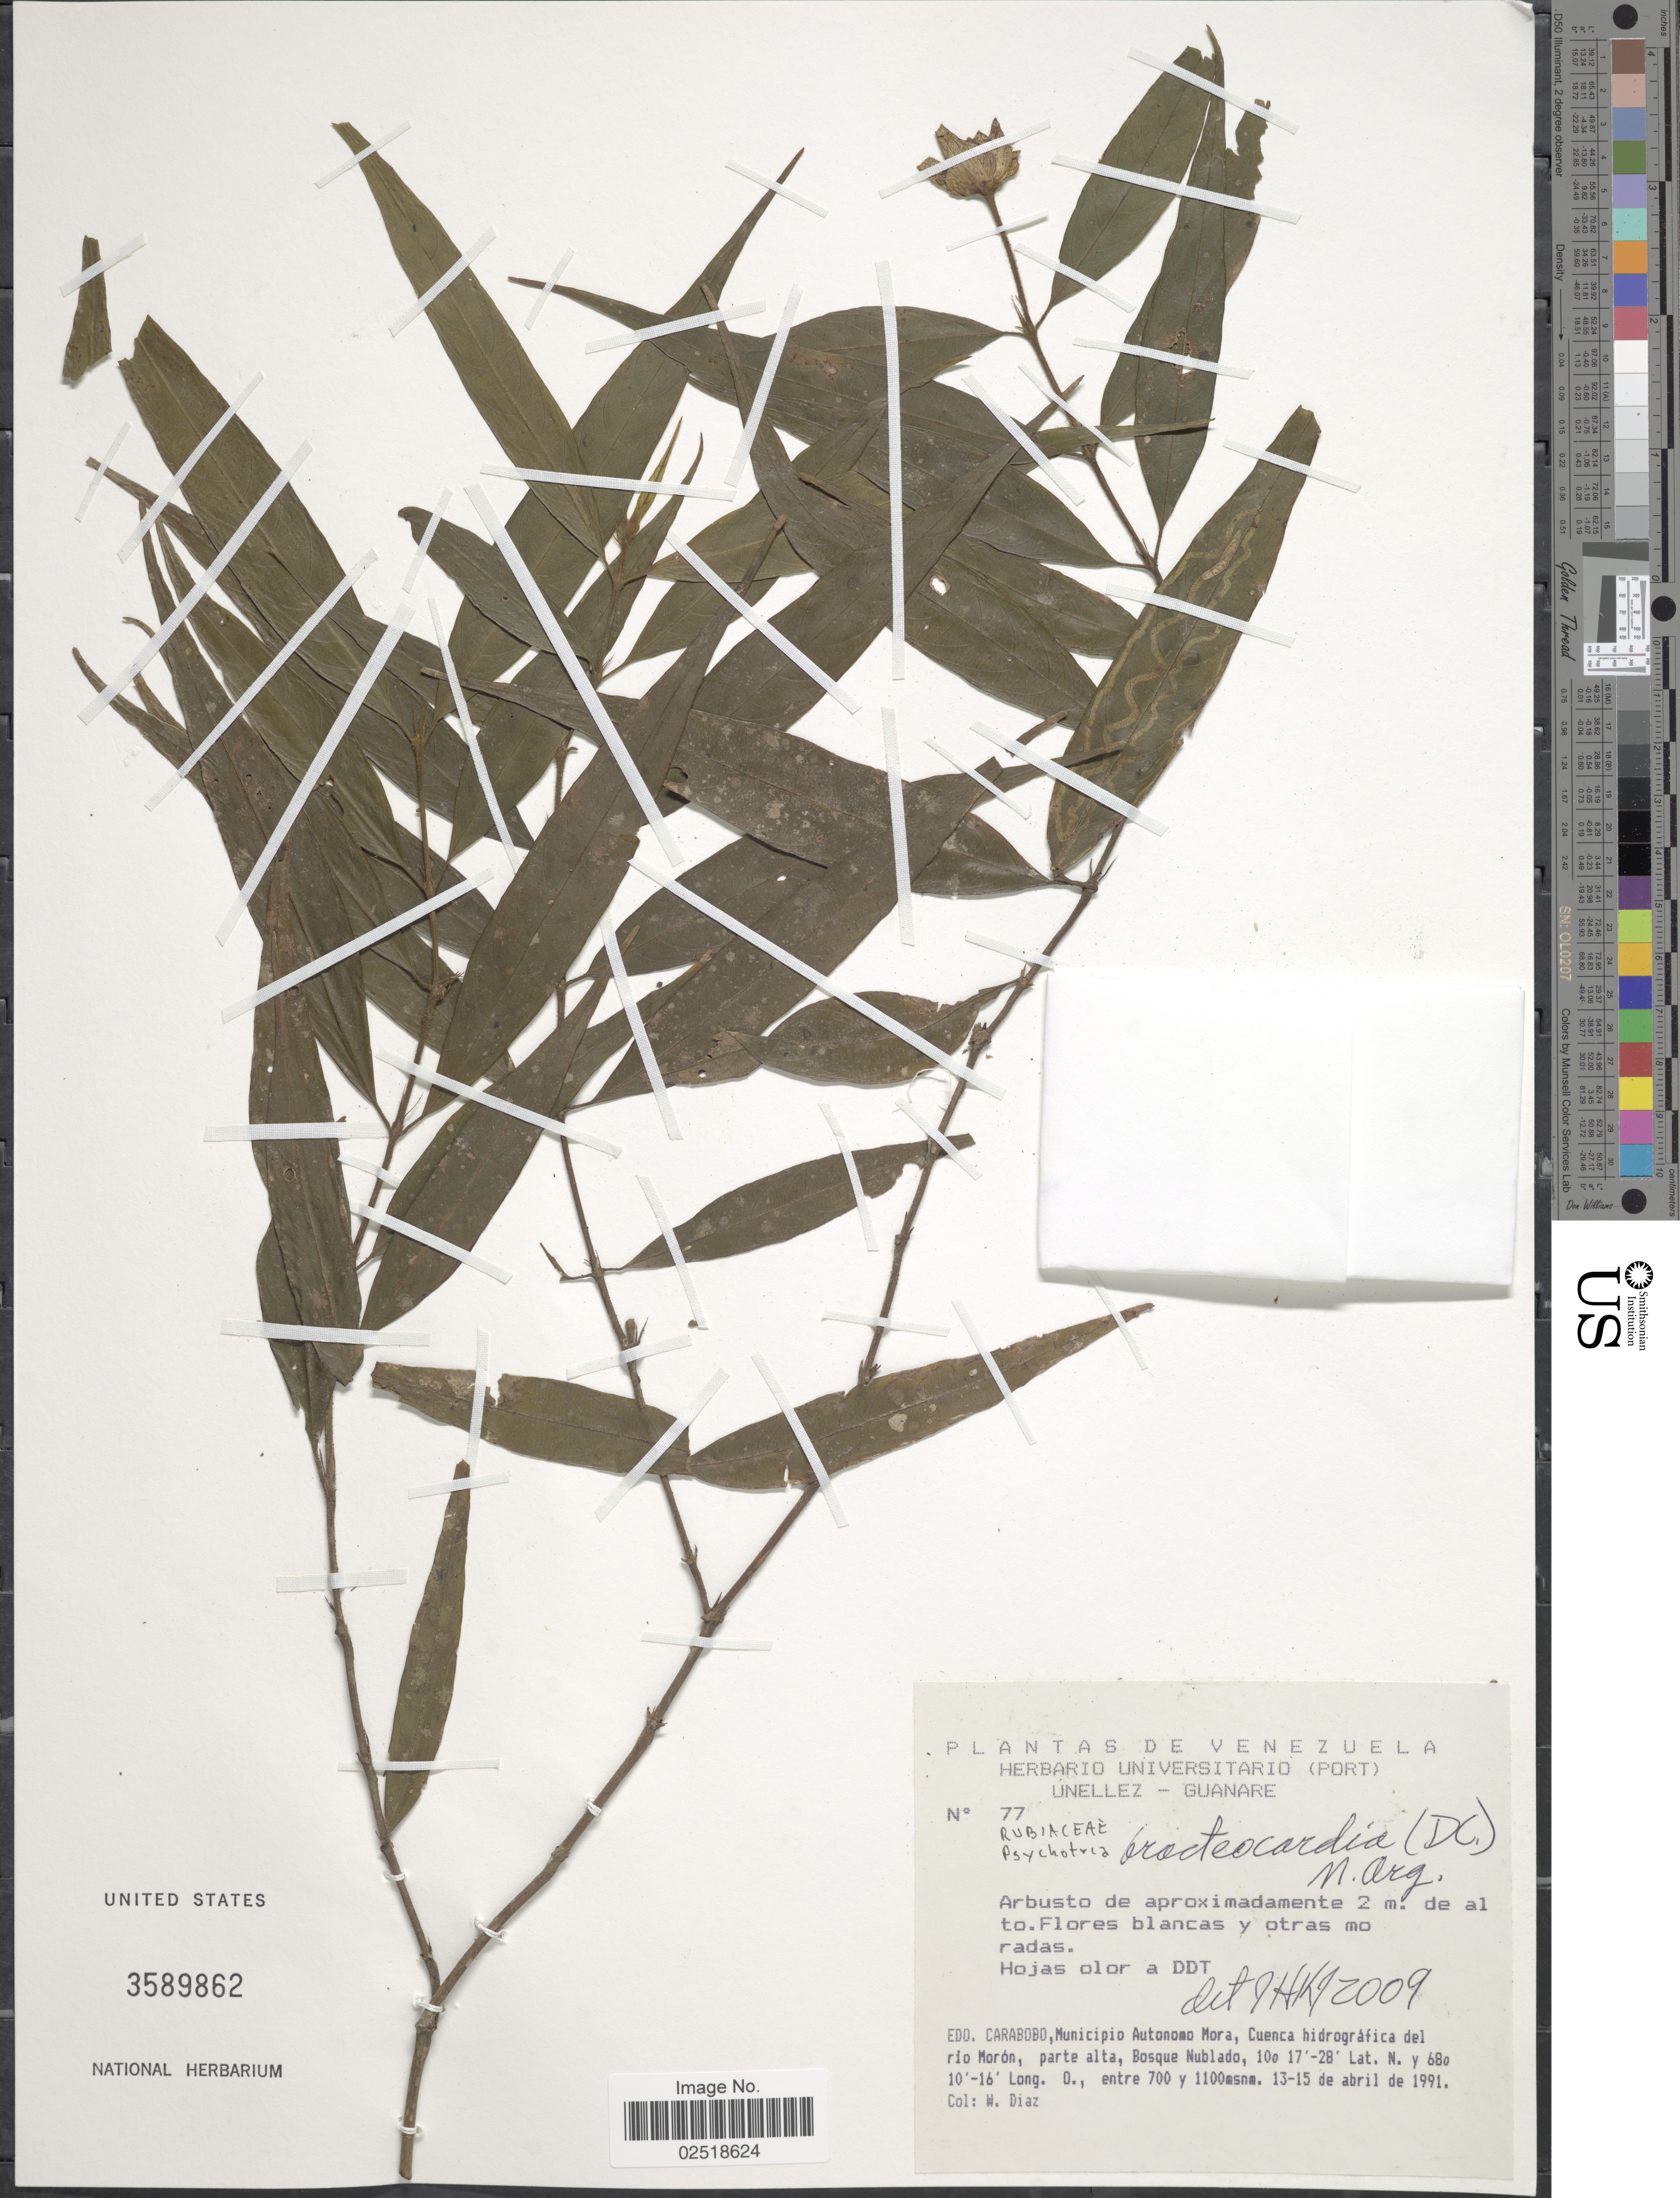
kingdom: Plantae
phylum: Tracheophyta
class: Magnoliopsida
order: Gentianales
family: Rubiaceae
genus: Psychotria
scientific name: Psychotria bracteocardia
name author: (DC.) Müll. Arg.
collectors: W. Díaz P.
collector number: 77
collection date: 1991-04-13/1991-04-15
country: Venezuela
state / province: Carabobo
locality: Municipio Autonomo Mora, Cuenca hidrográfica del río Morón, parte alta, Bosque Nublado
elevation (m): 700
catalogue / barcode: US 3589862